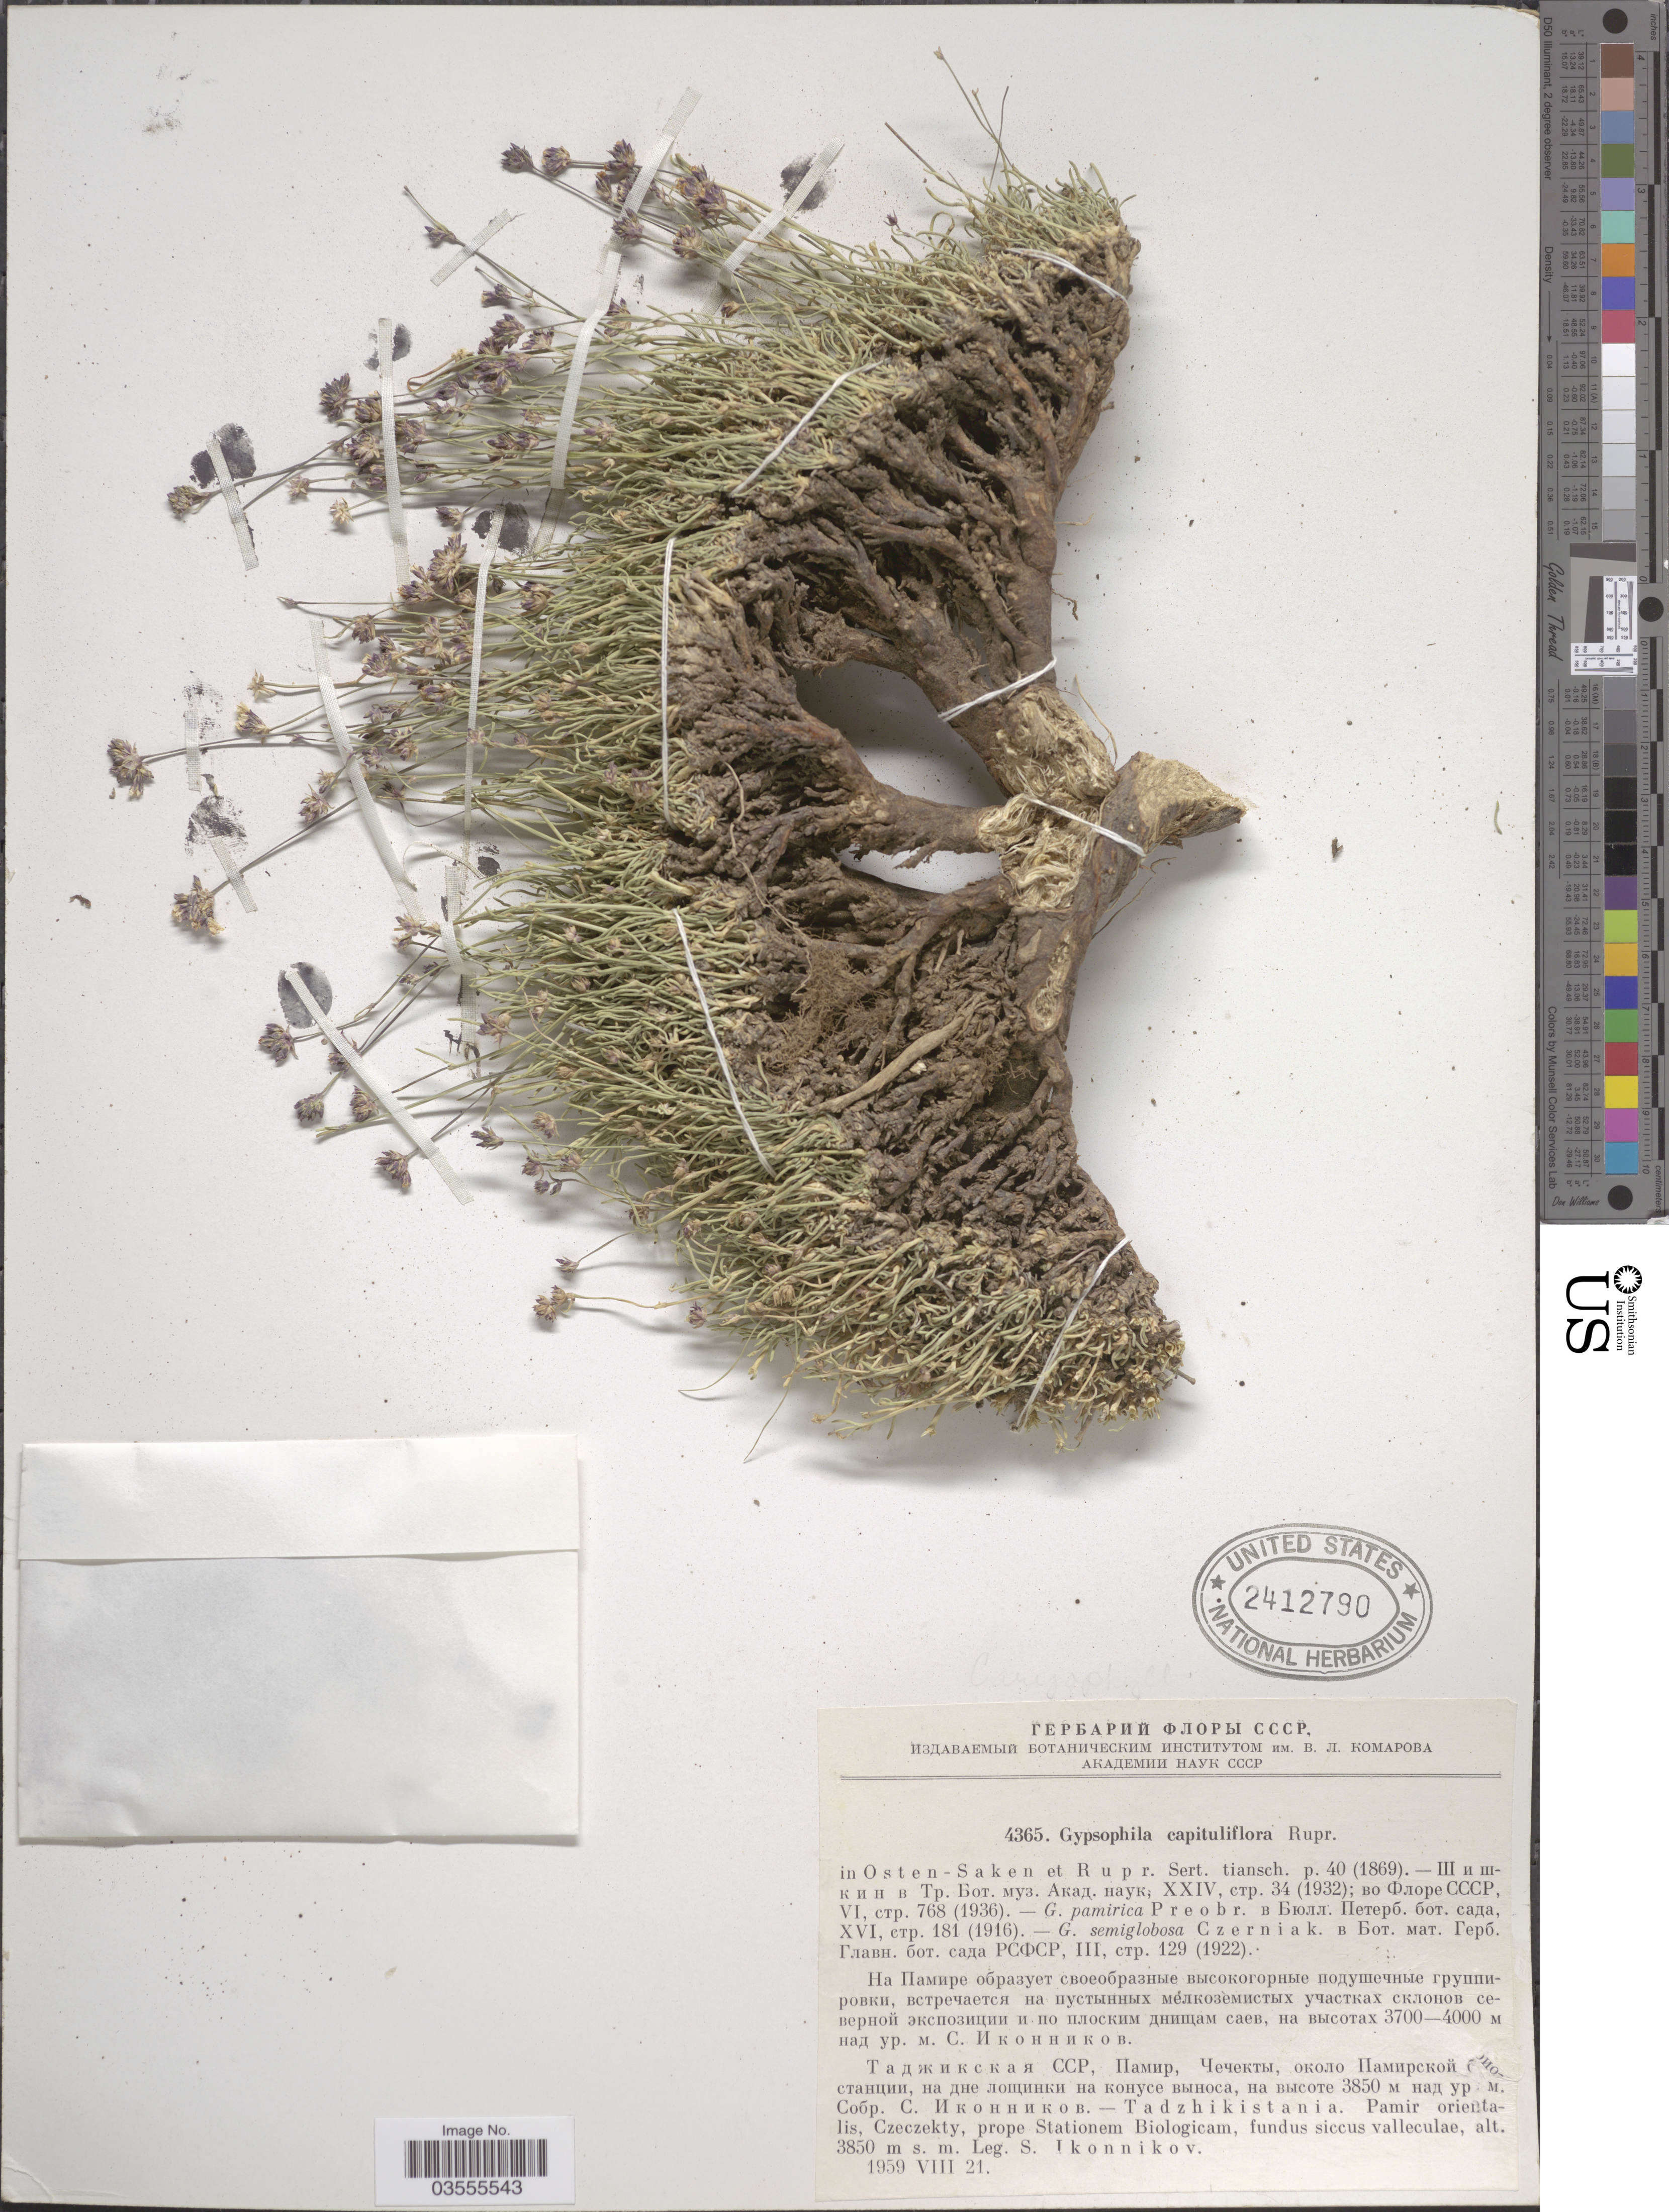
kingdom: Plantae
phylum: Tracheophyta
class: Magnoliopsida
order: Caryophyllales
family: Caryophyllaceae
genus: Gypsophila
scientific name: Gypsophila capituliflora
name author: Rupr.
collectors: S. Ikonnikov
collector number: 4365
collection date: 1959-08-21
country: Tajikistan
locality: Tadzhikistania. Pamir orientalis, Czeczekty, prope Stationem Biologicam.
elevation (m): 3850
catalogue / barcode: US 2412790